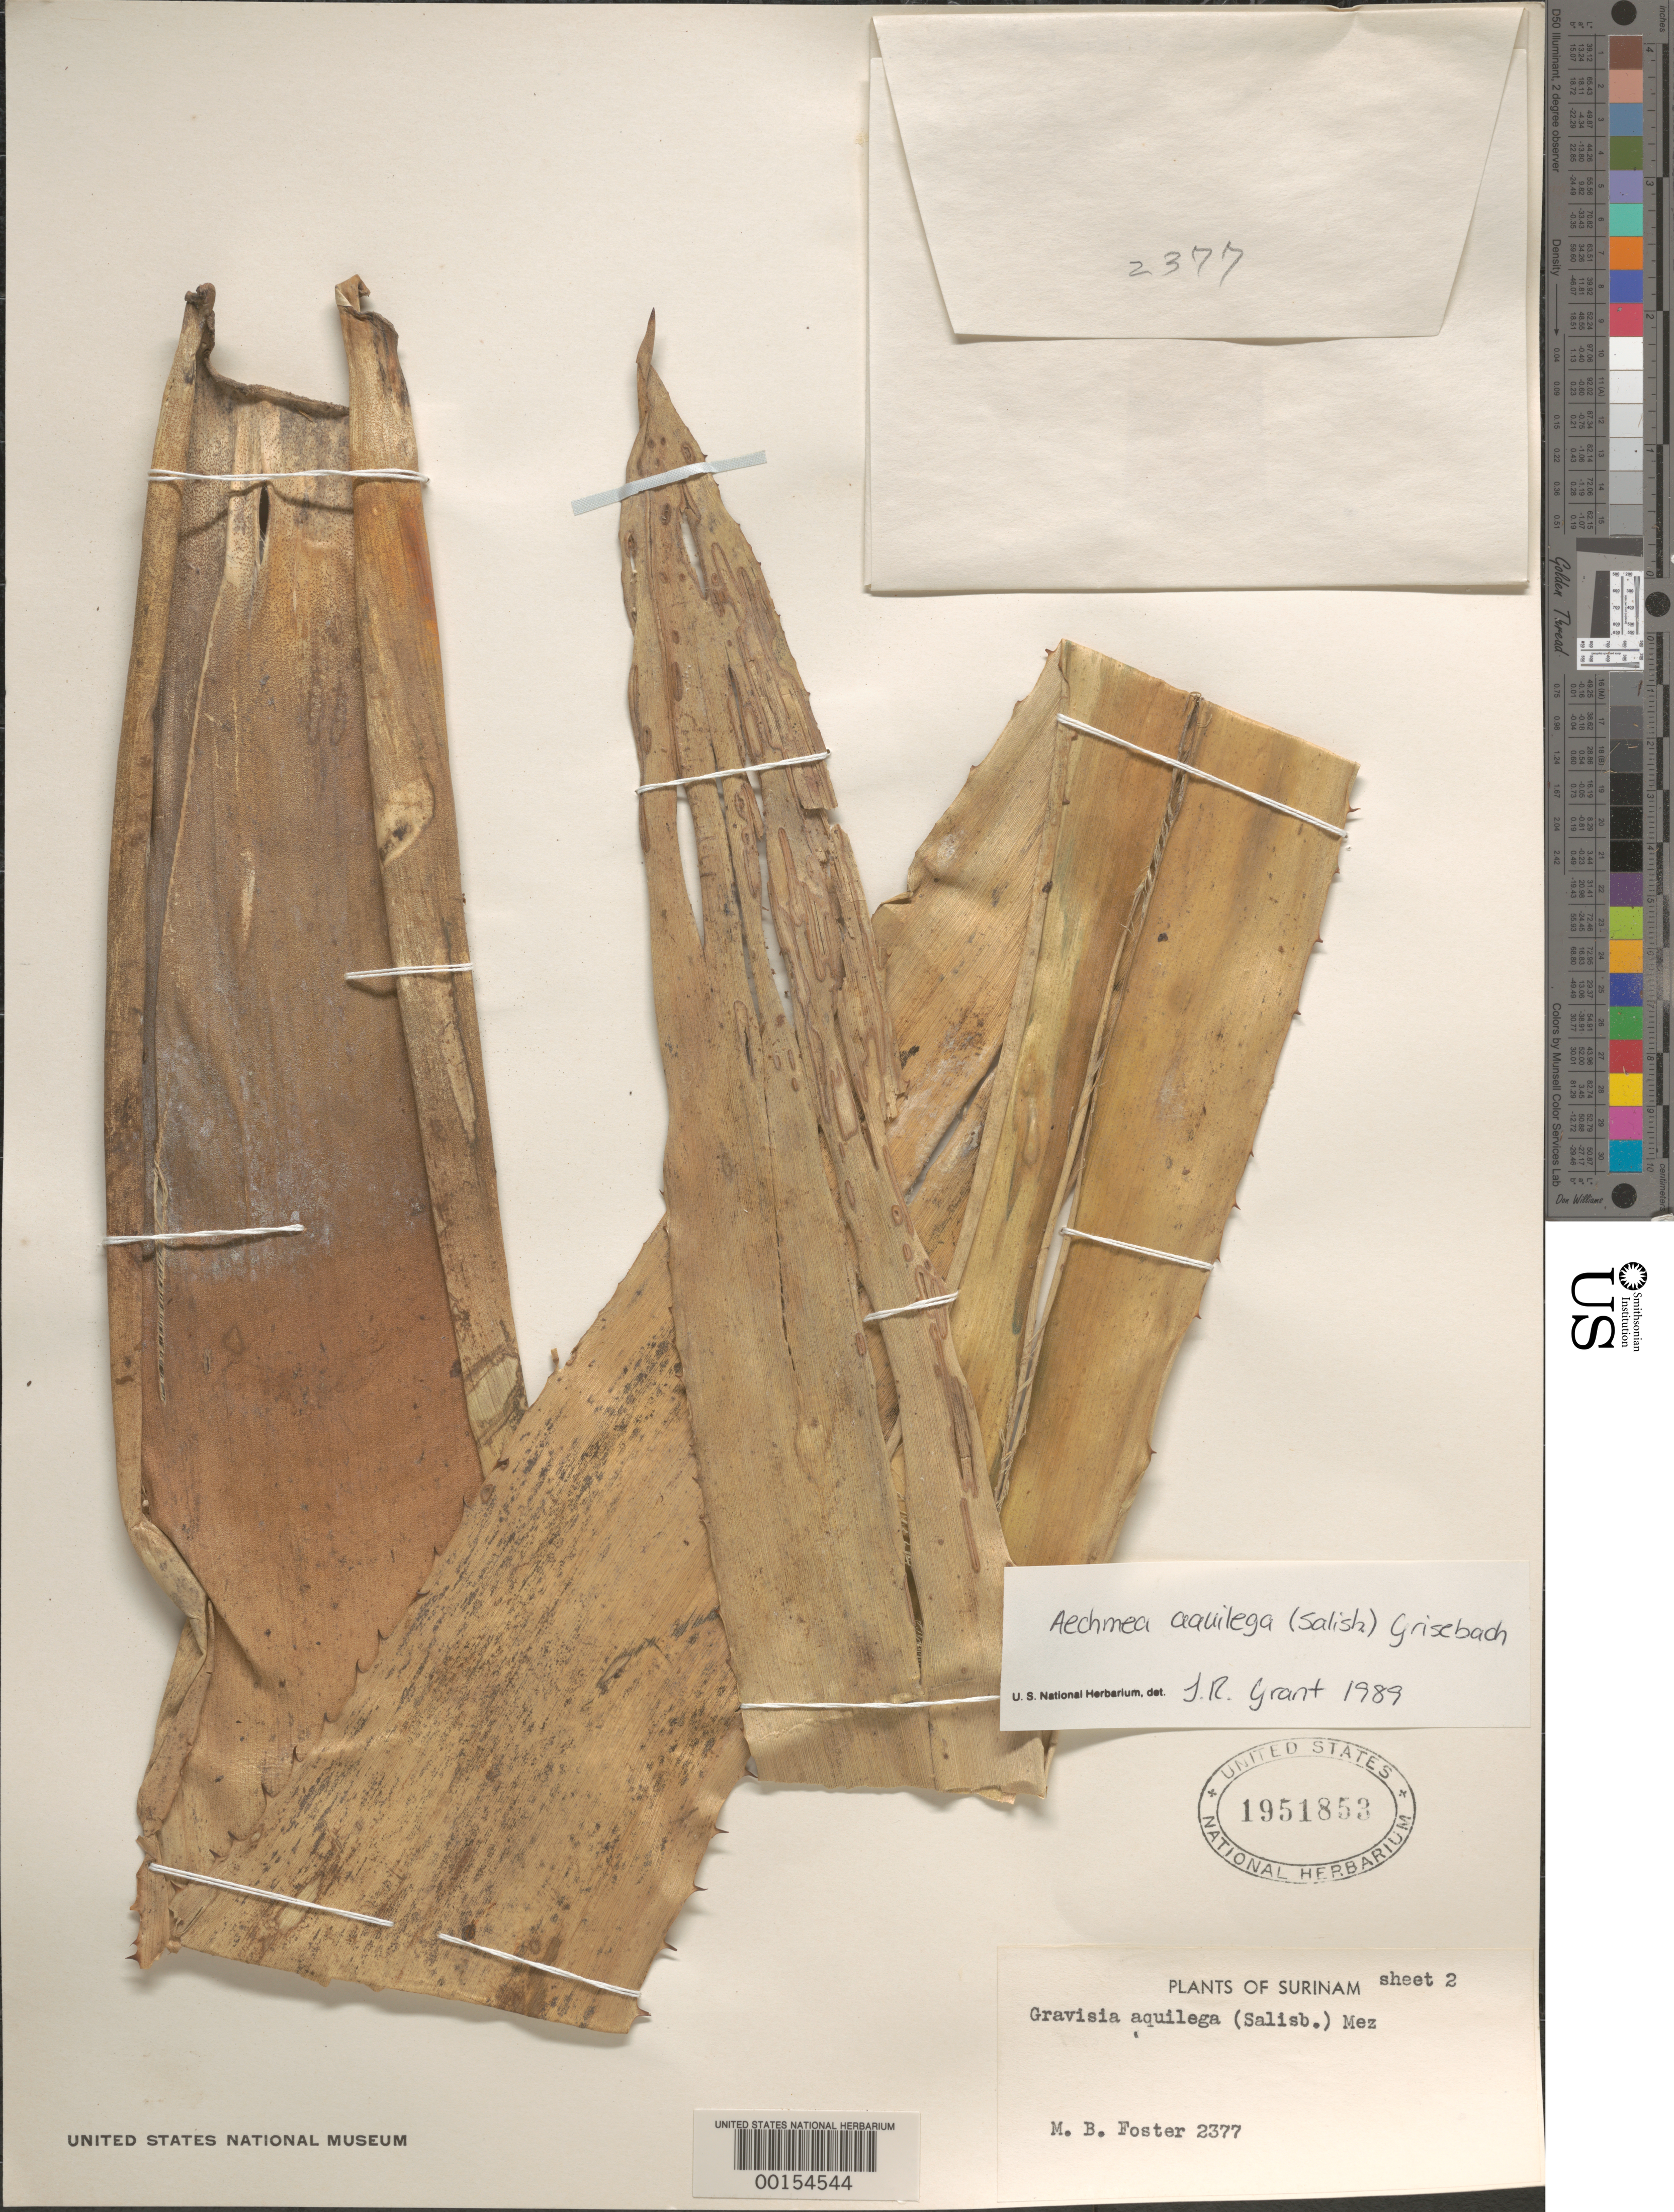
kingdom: Plantae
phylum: Tracheophyta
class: Liliopsida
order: Poales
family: Bromeliaceae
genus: Aechmea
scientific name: Aechmea aquilega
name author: (Salisb.) Griseb.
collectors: M. B. Foster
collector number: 2377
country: Suriname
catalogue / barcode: US 1951853